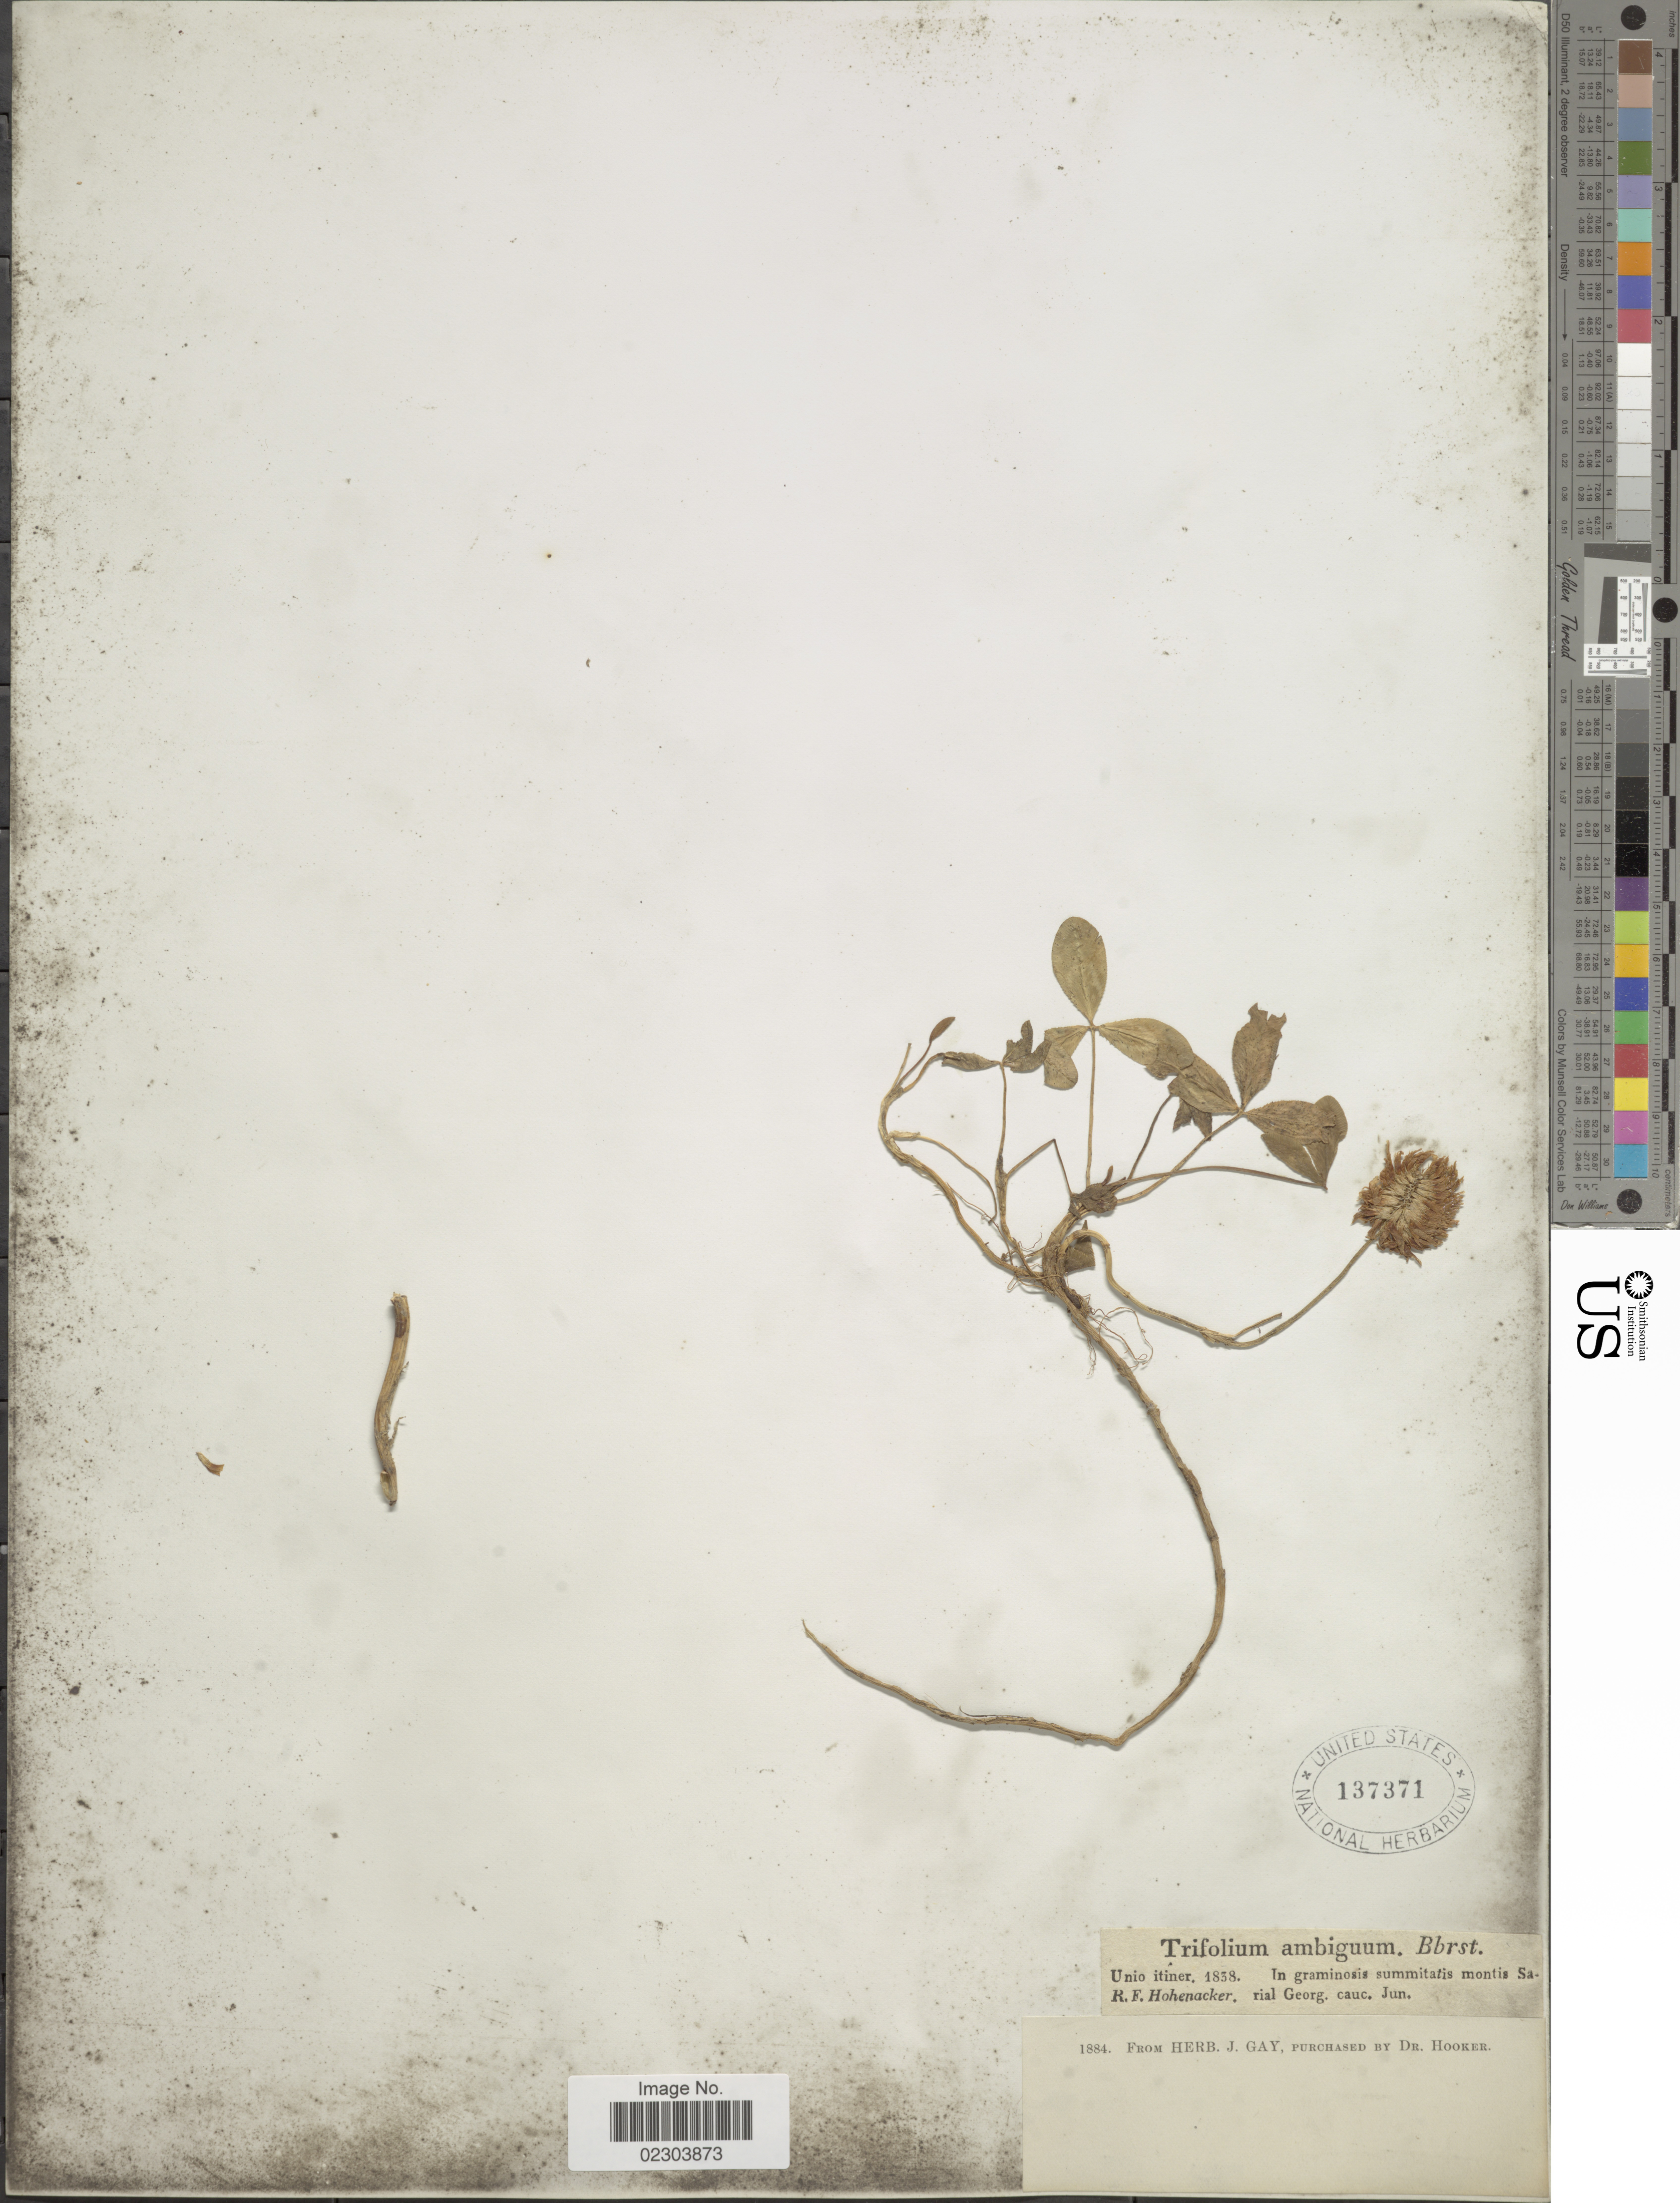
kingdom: Plantae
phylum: Tracheophyta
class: Magnoliopsida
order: Fabales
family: Fabaceae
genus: Trifolium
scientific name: Trifolium ambiguum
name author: M. Bieb.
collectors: R. F. Hohenacker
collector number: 1838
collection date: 1884-06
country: Georgia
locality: In graminosis summitatis montis Sarial Georg. cauc. Jun.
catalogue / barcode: US 137371